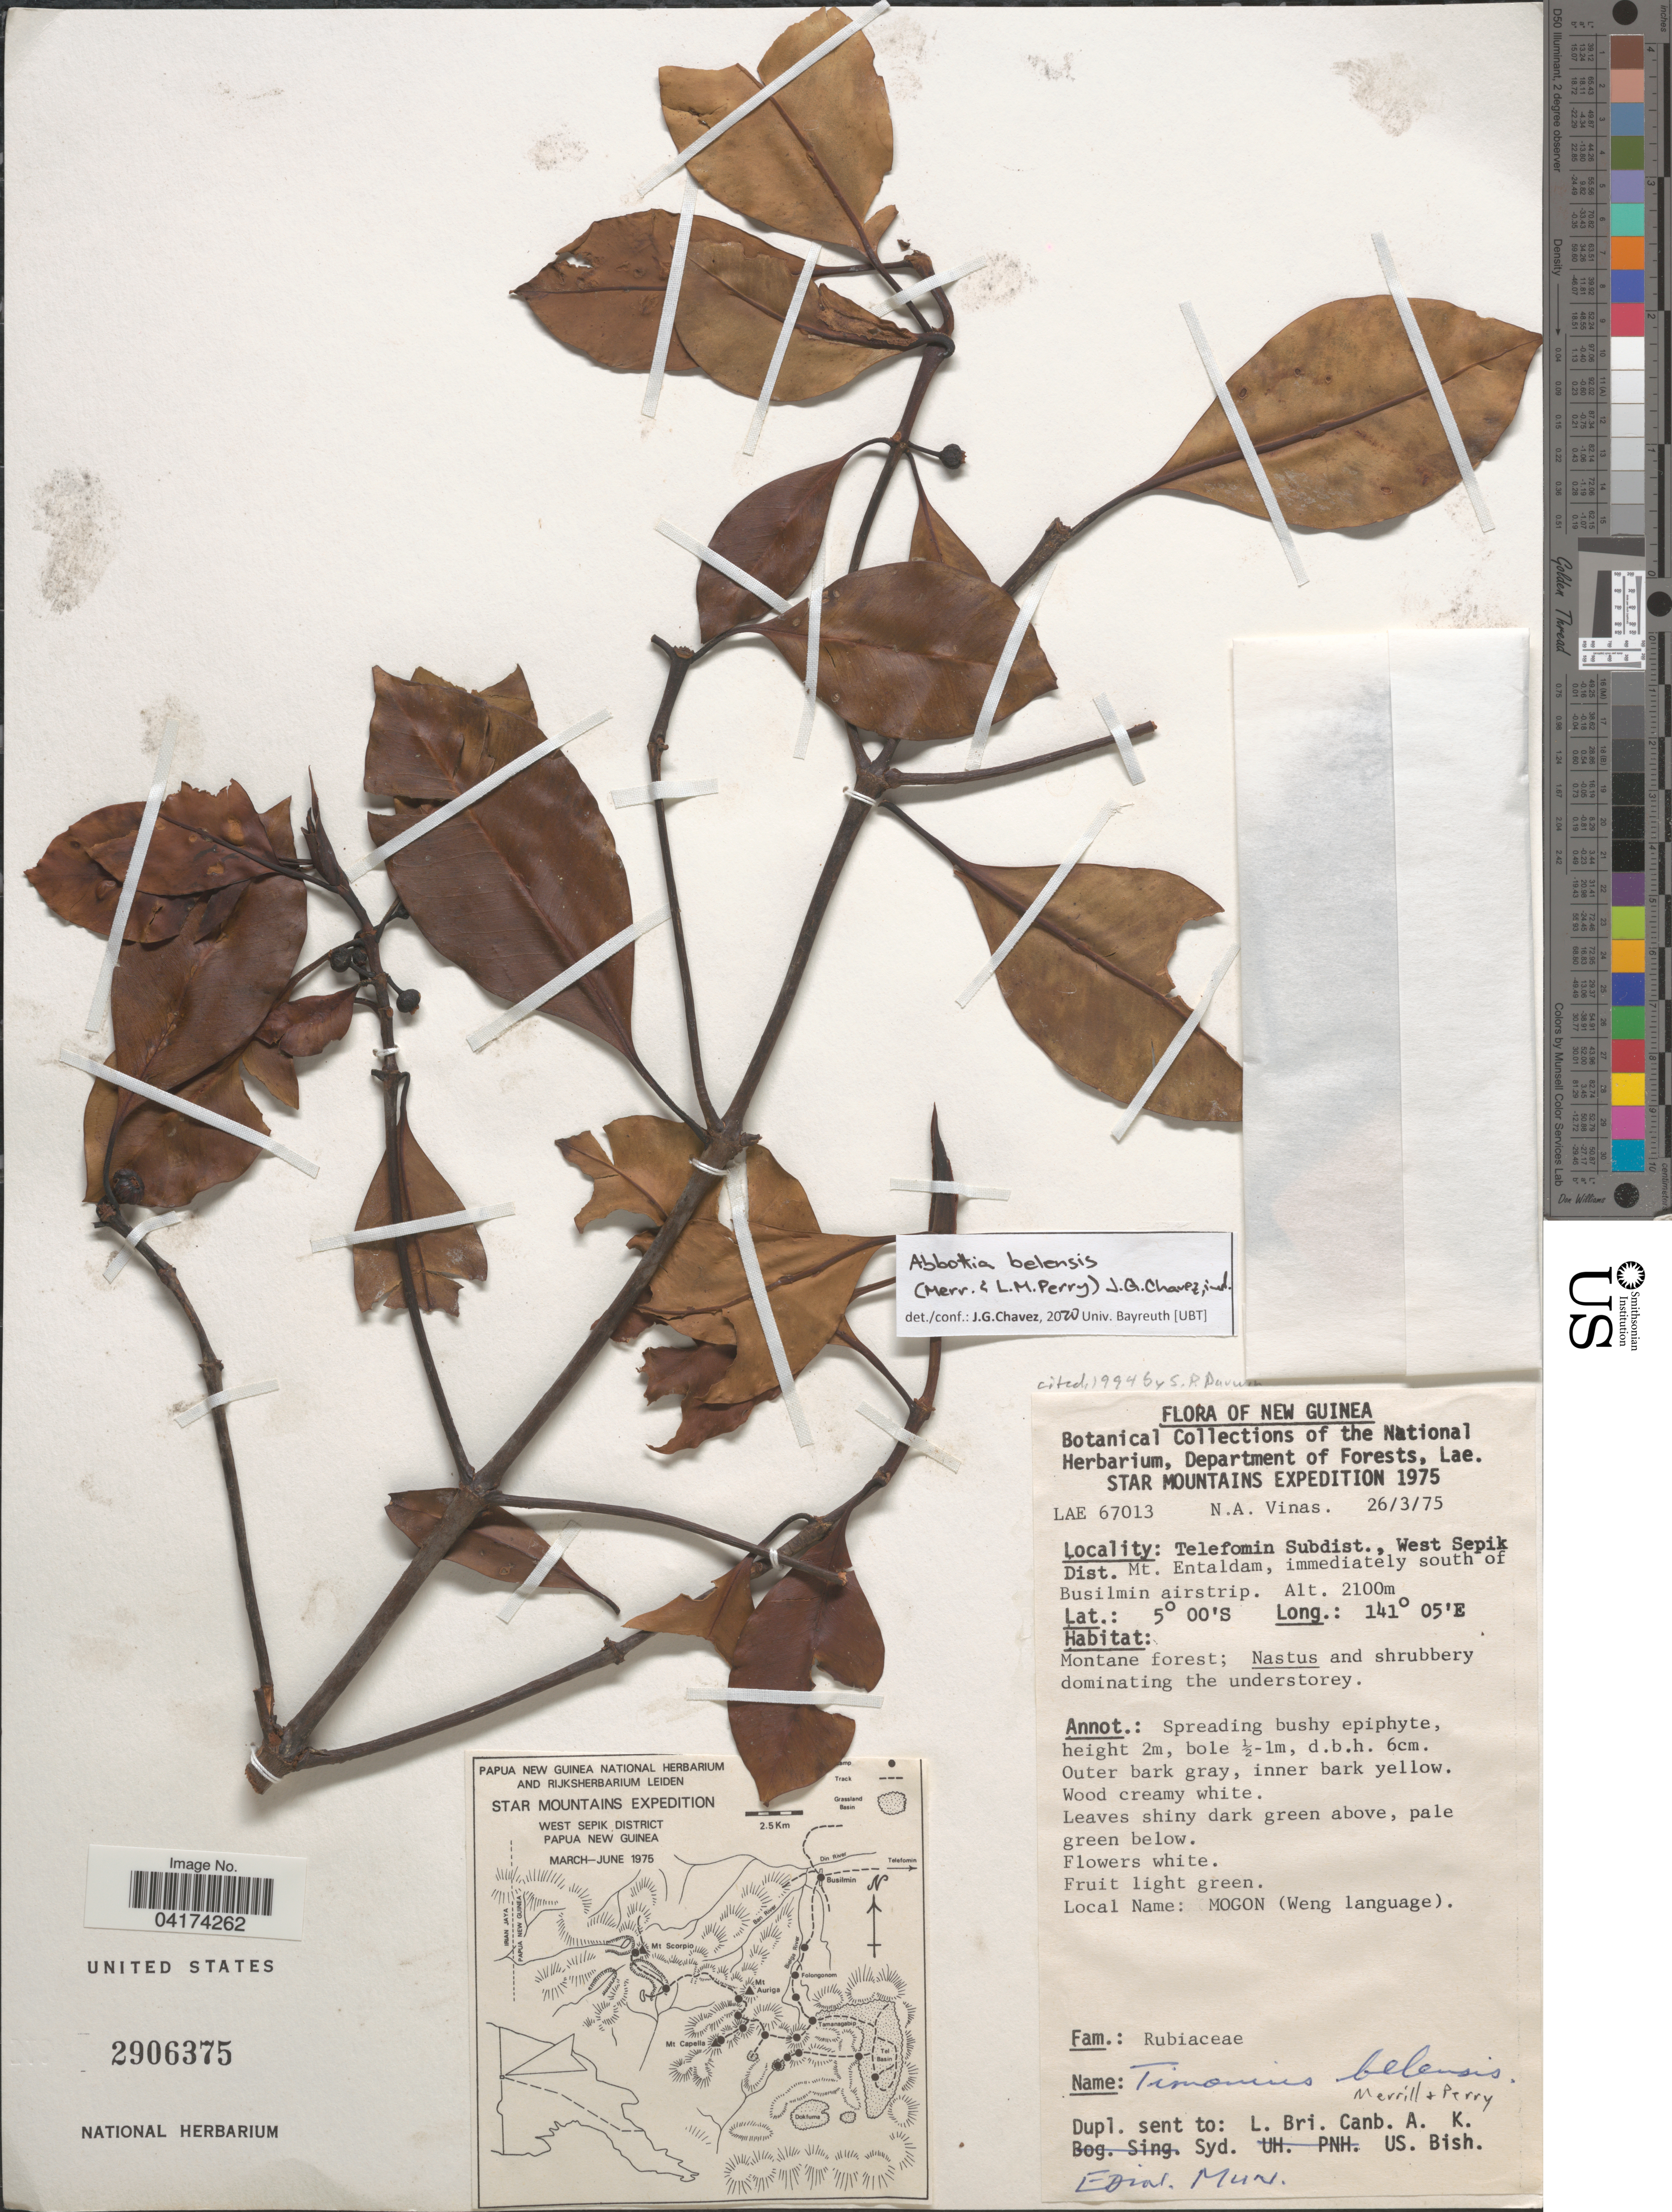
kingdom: Plantae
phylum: Tracheophyta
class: Magnoliopsida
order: Gentianales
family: Rubiaceae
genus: Abbottia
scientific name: Abbottia belensis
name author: (Merr. & L.M. Perry) J.G. Chavez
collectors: N. Vinas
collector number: LAE 67013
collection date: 1975-03-26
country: Papua New Guinea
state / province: Sandaun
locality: New Guinea. Telefomin Subdist., West Sepik Dist. Mt. Entaldam, immediately south of Busimin airstrip. Star Mountains Expedition 1975.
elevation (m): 2100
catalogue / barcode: US 2906375